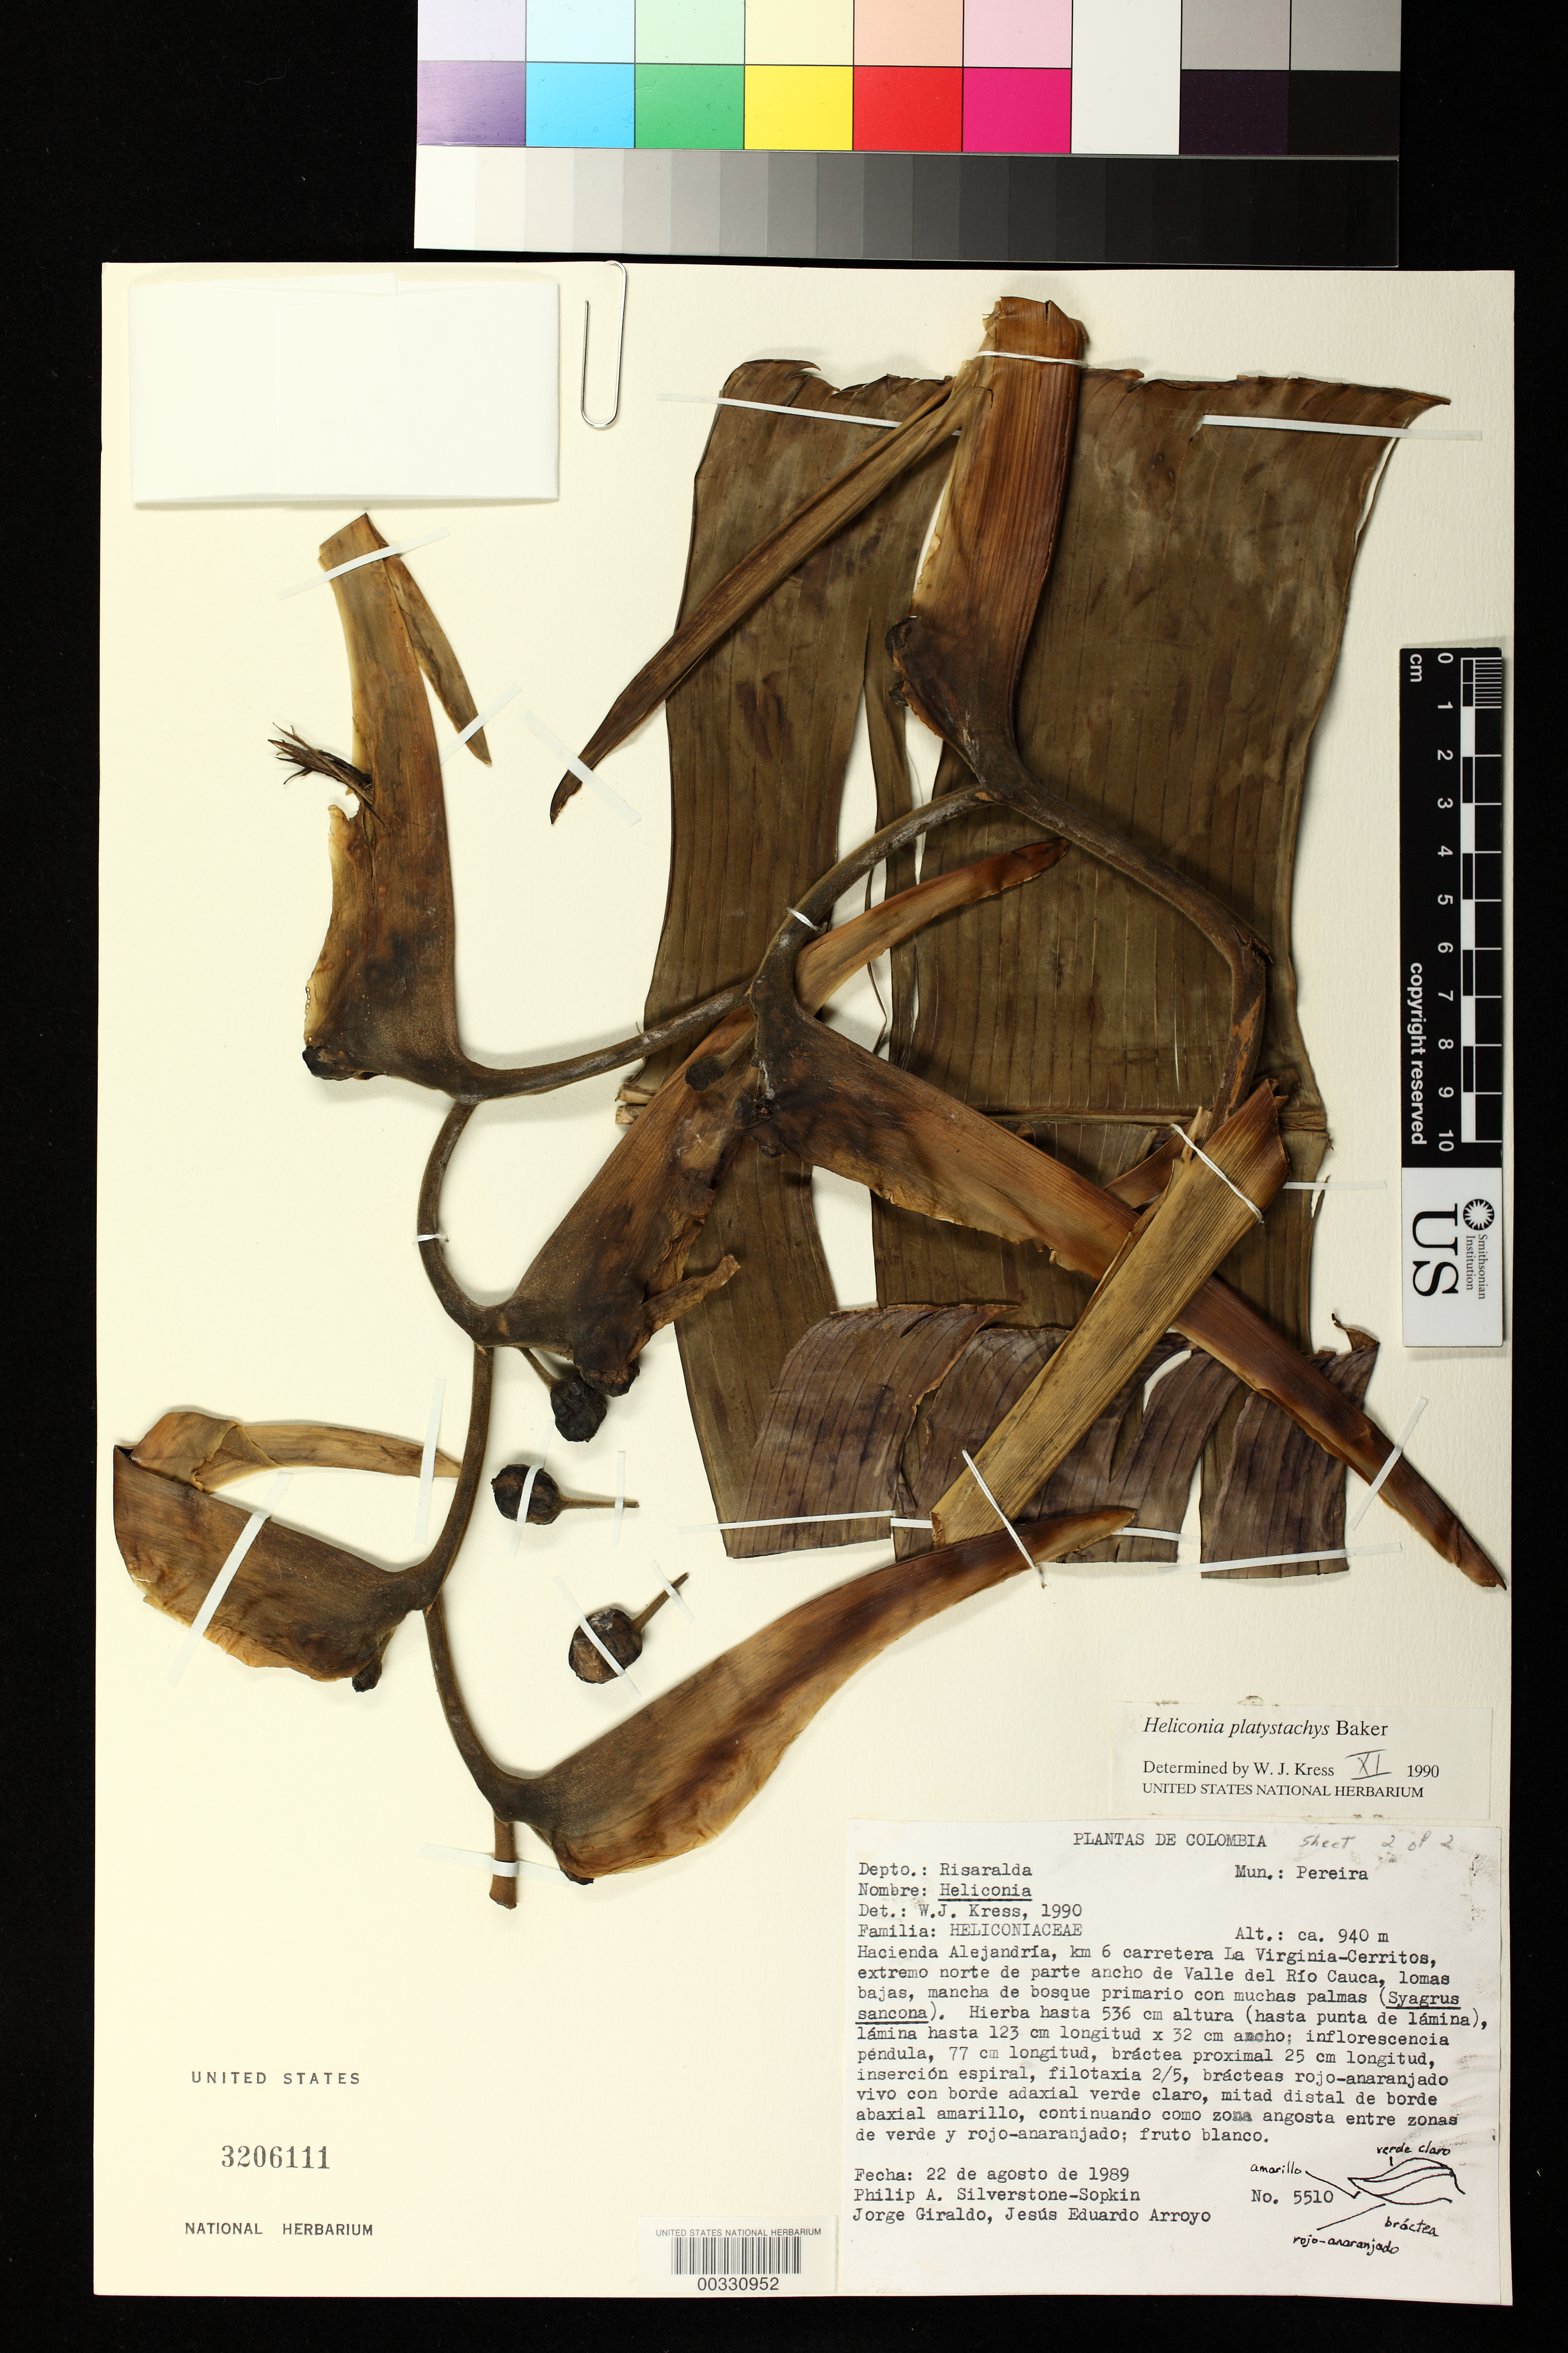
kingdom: Plantae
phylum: Tracheophyta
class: Liliopsida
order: Zingiberales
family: Heliconiaceae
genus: Heliconia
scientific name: Heliconia platystachys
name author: Baker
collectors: P. A. Silverstone-Sopkin, J. Giraldo & J. Arroyo V.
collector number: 5510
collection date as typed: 22 Aug 1989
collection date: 1989-08-22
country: Colombia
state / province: Risaralda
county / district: Pereira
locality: Mun of Pereira, Hacienda Alejandria, km 6 la Virginia-Cerritos highway, ...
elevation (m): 940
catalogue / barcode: US 3206111